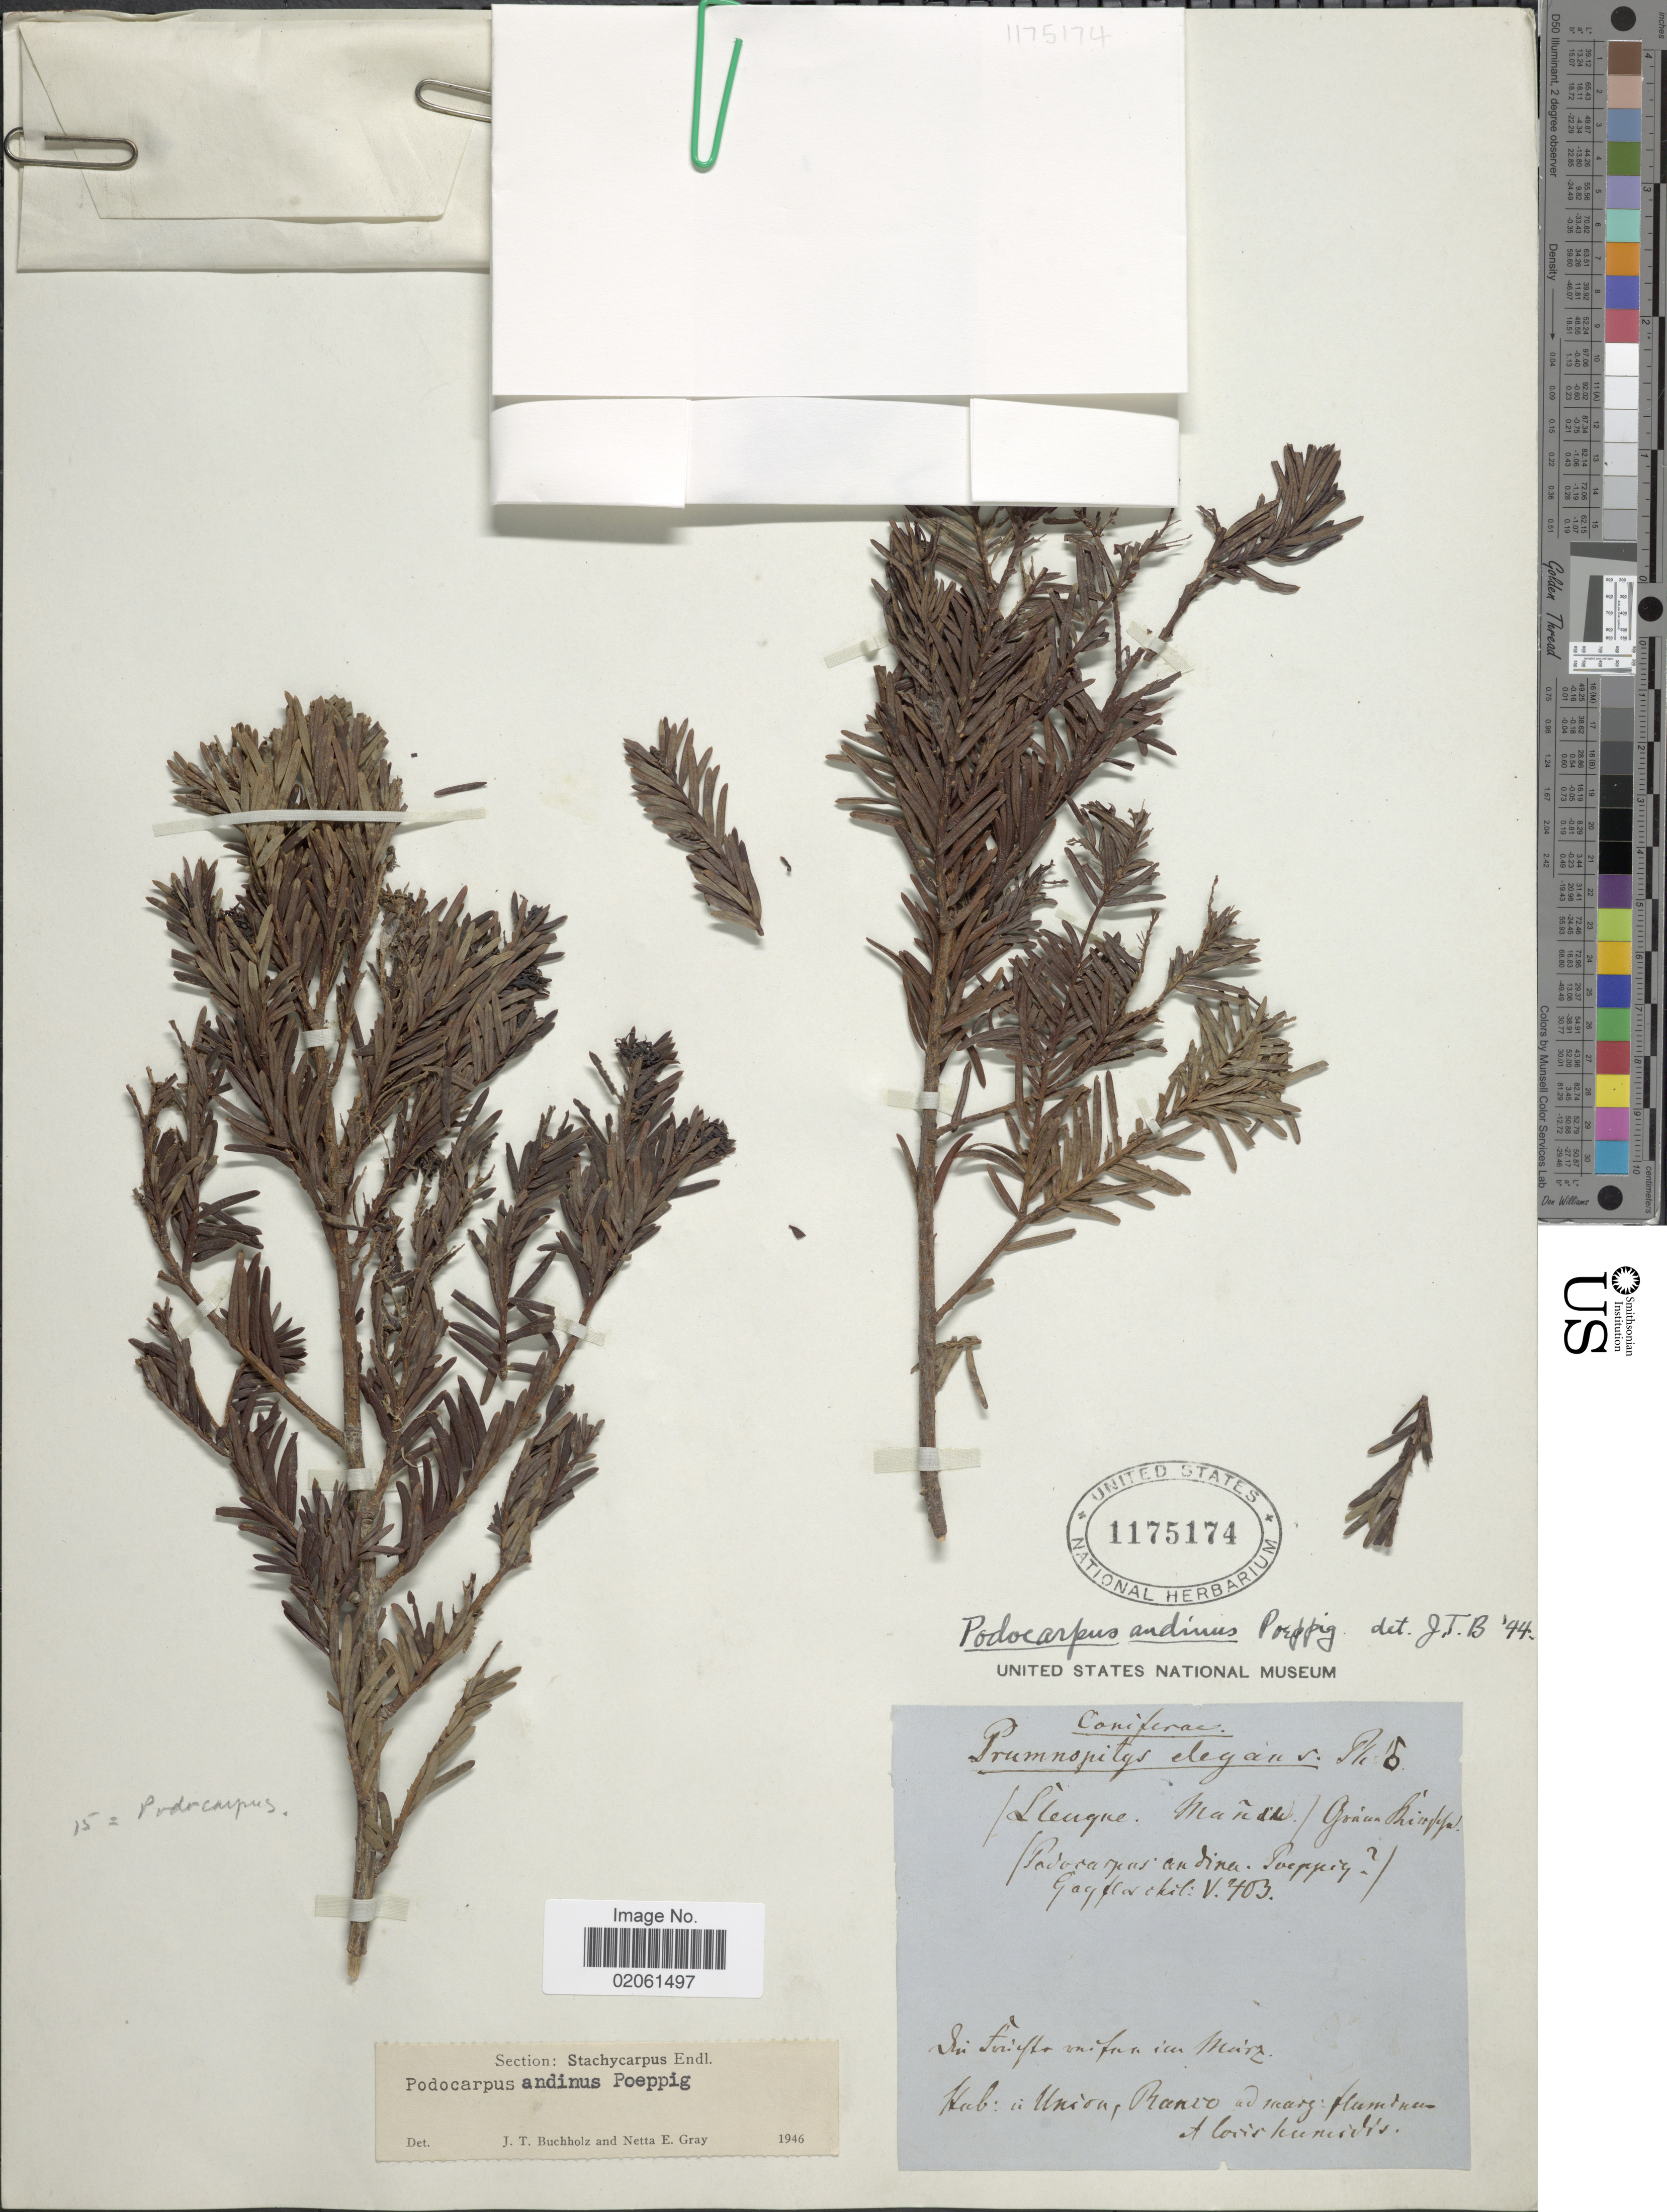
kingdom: Plantae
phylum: Tracheophyta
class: Pinopsida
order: Pinales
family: Podocarpaceae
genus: Podocarpus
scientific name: Podocarpus andinus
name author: Poepp. ex Endl.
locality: Union, Banco [interpreted] ad marz: F [illegible text] a locis humidis.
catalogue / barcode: US 1175174